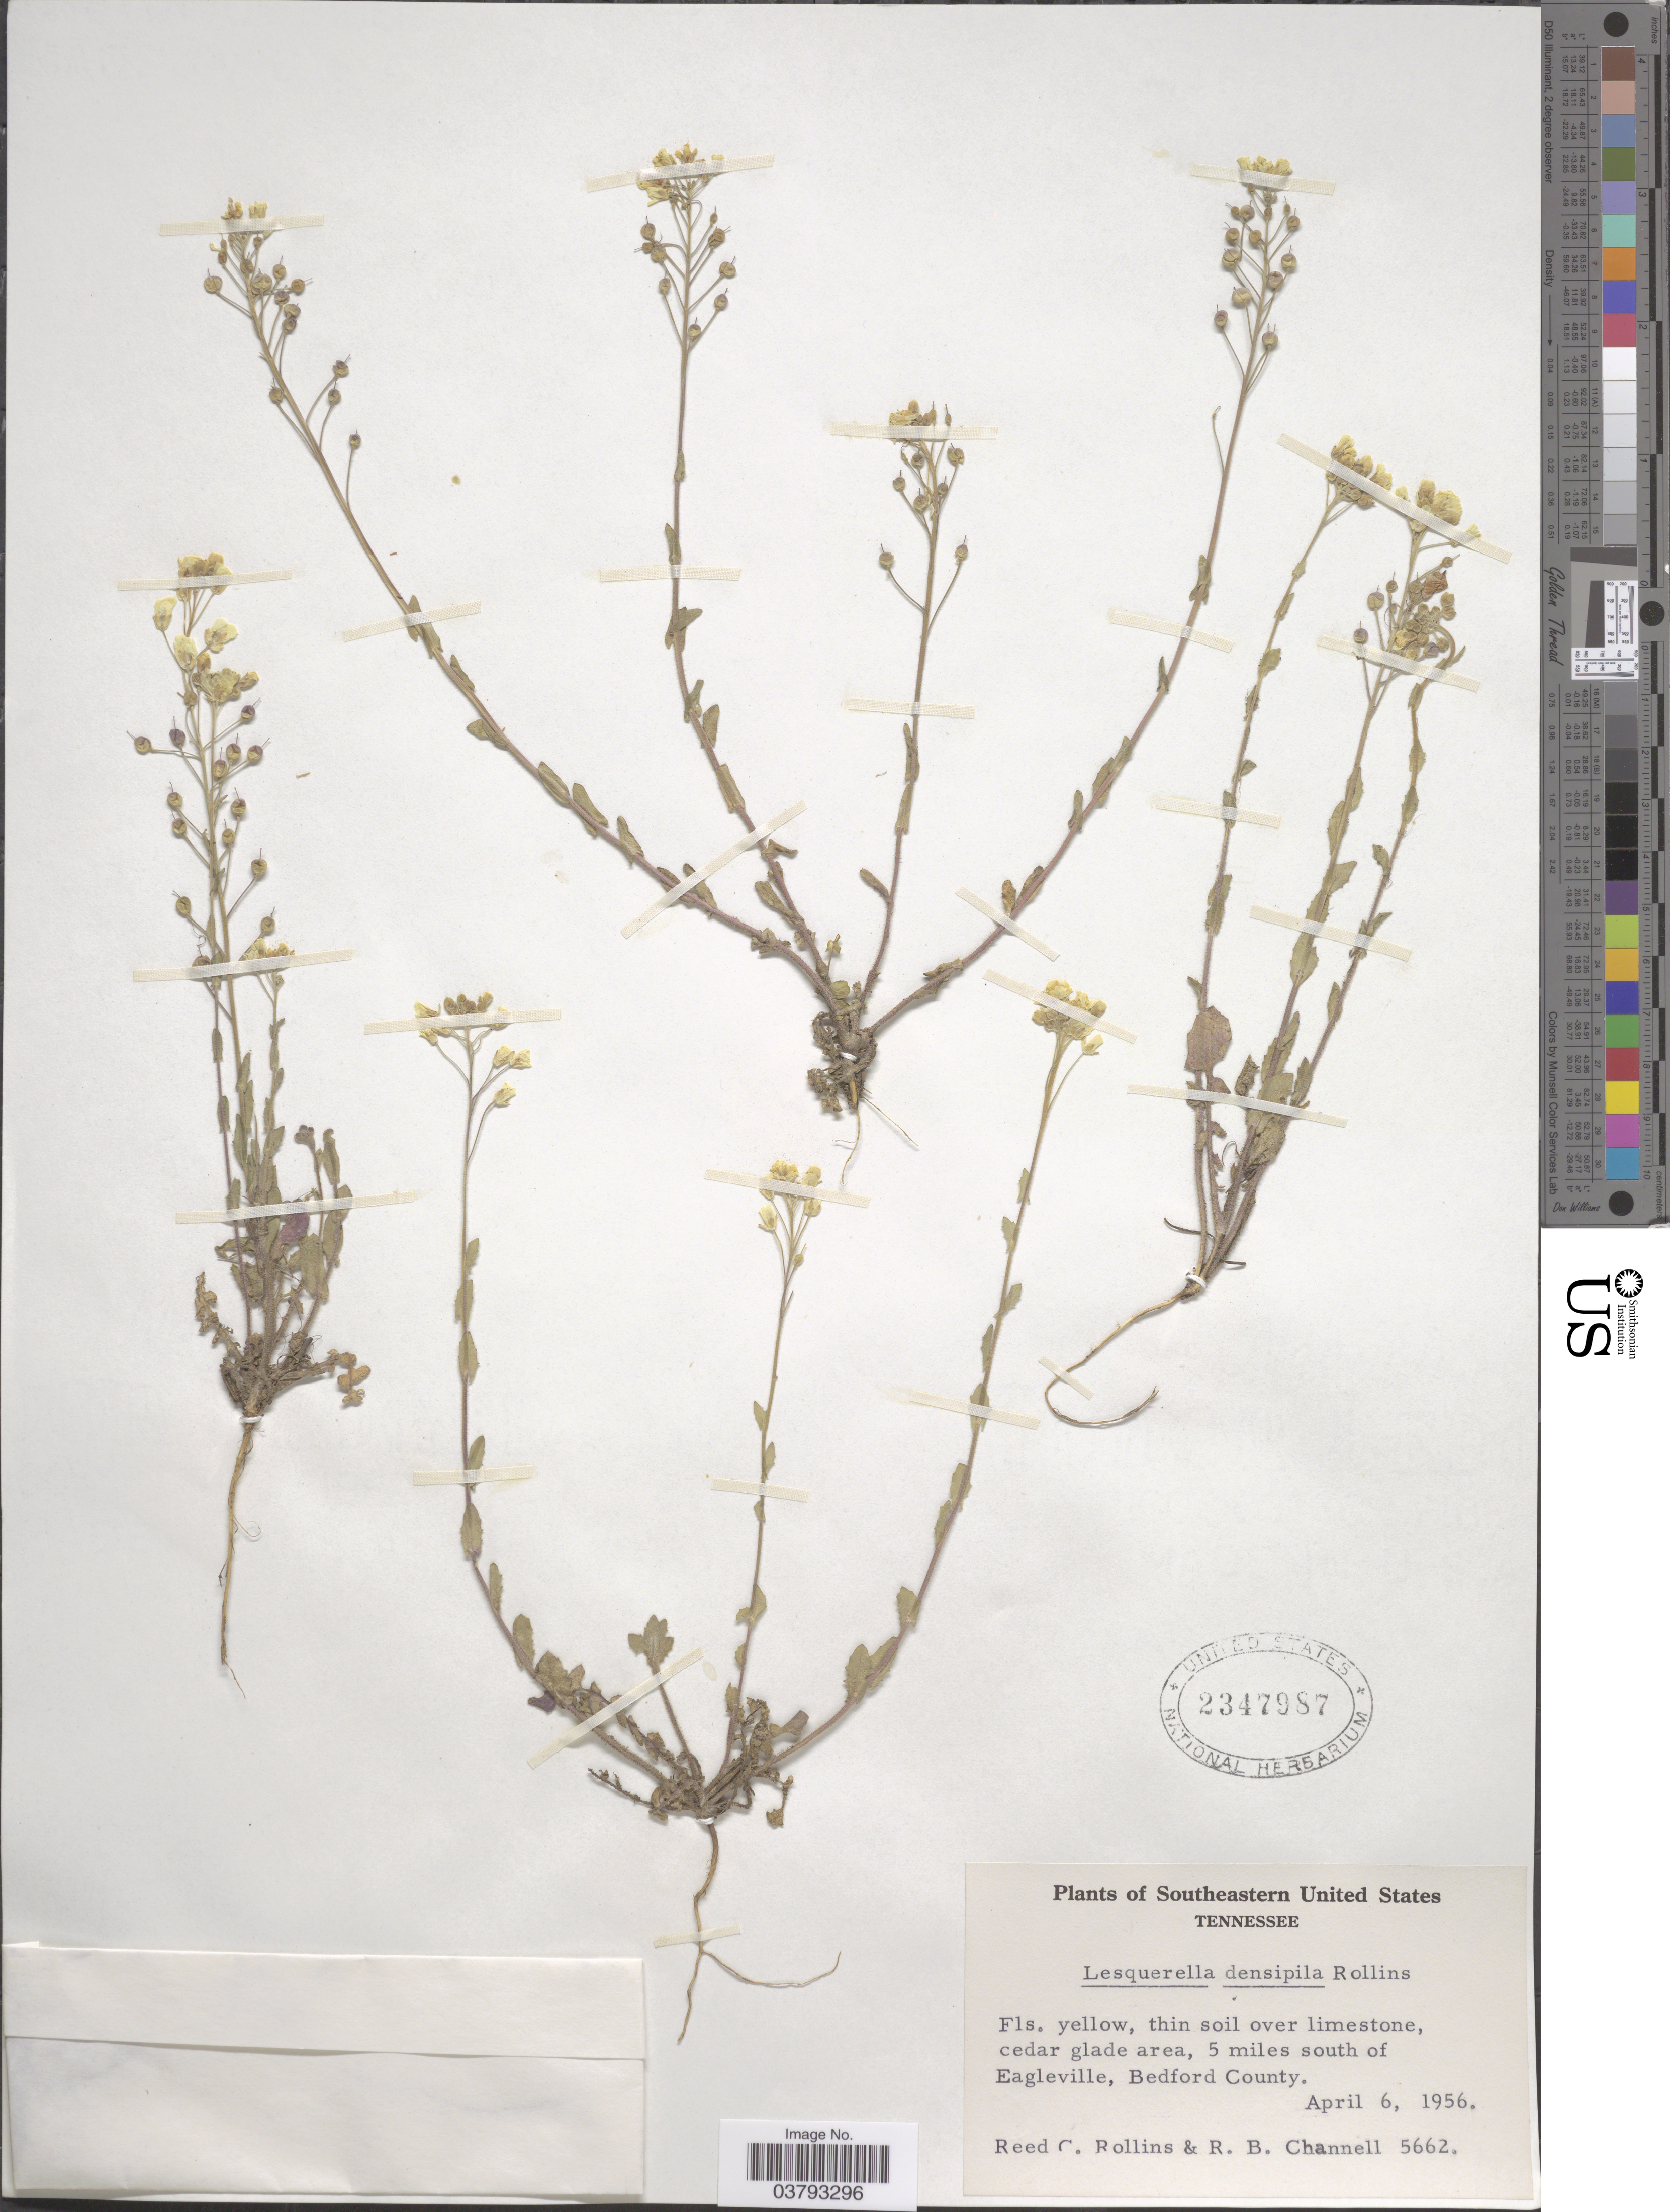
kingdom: Plantae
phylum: Tracheophyta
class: Magnoliopsida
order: Brassicales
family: Brassicaceae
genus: Lesquerella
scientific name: Lesquerella densipila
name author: Rollins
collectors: R. C. Rollins & R. B. Channell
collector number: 5662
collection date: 1956-04-06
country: United States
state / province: Tennessee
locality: Southeastern United States. 5 miles south of Eagleville, Bedford County.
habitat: cedar glade area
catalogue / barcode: US 2347987